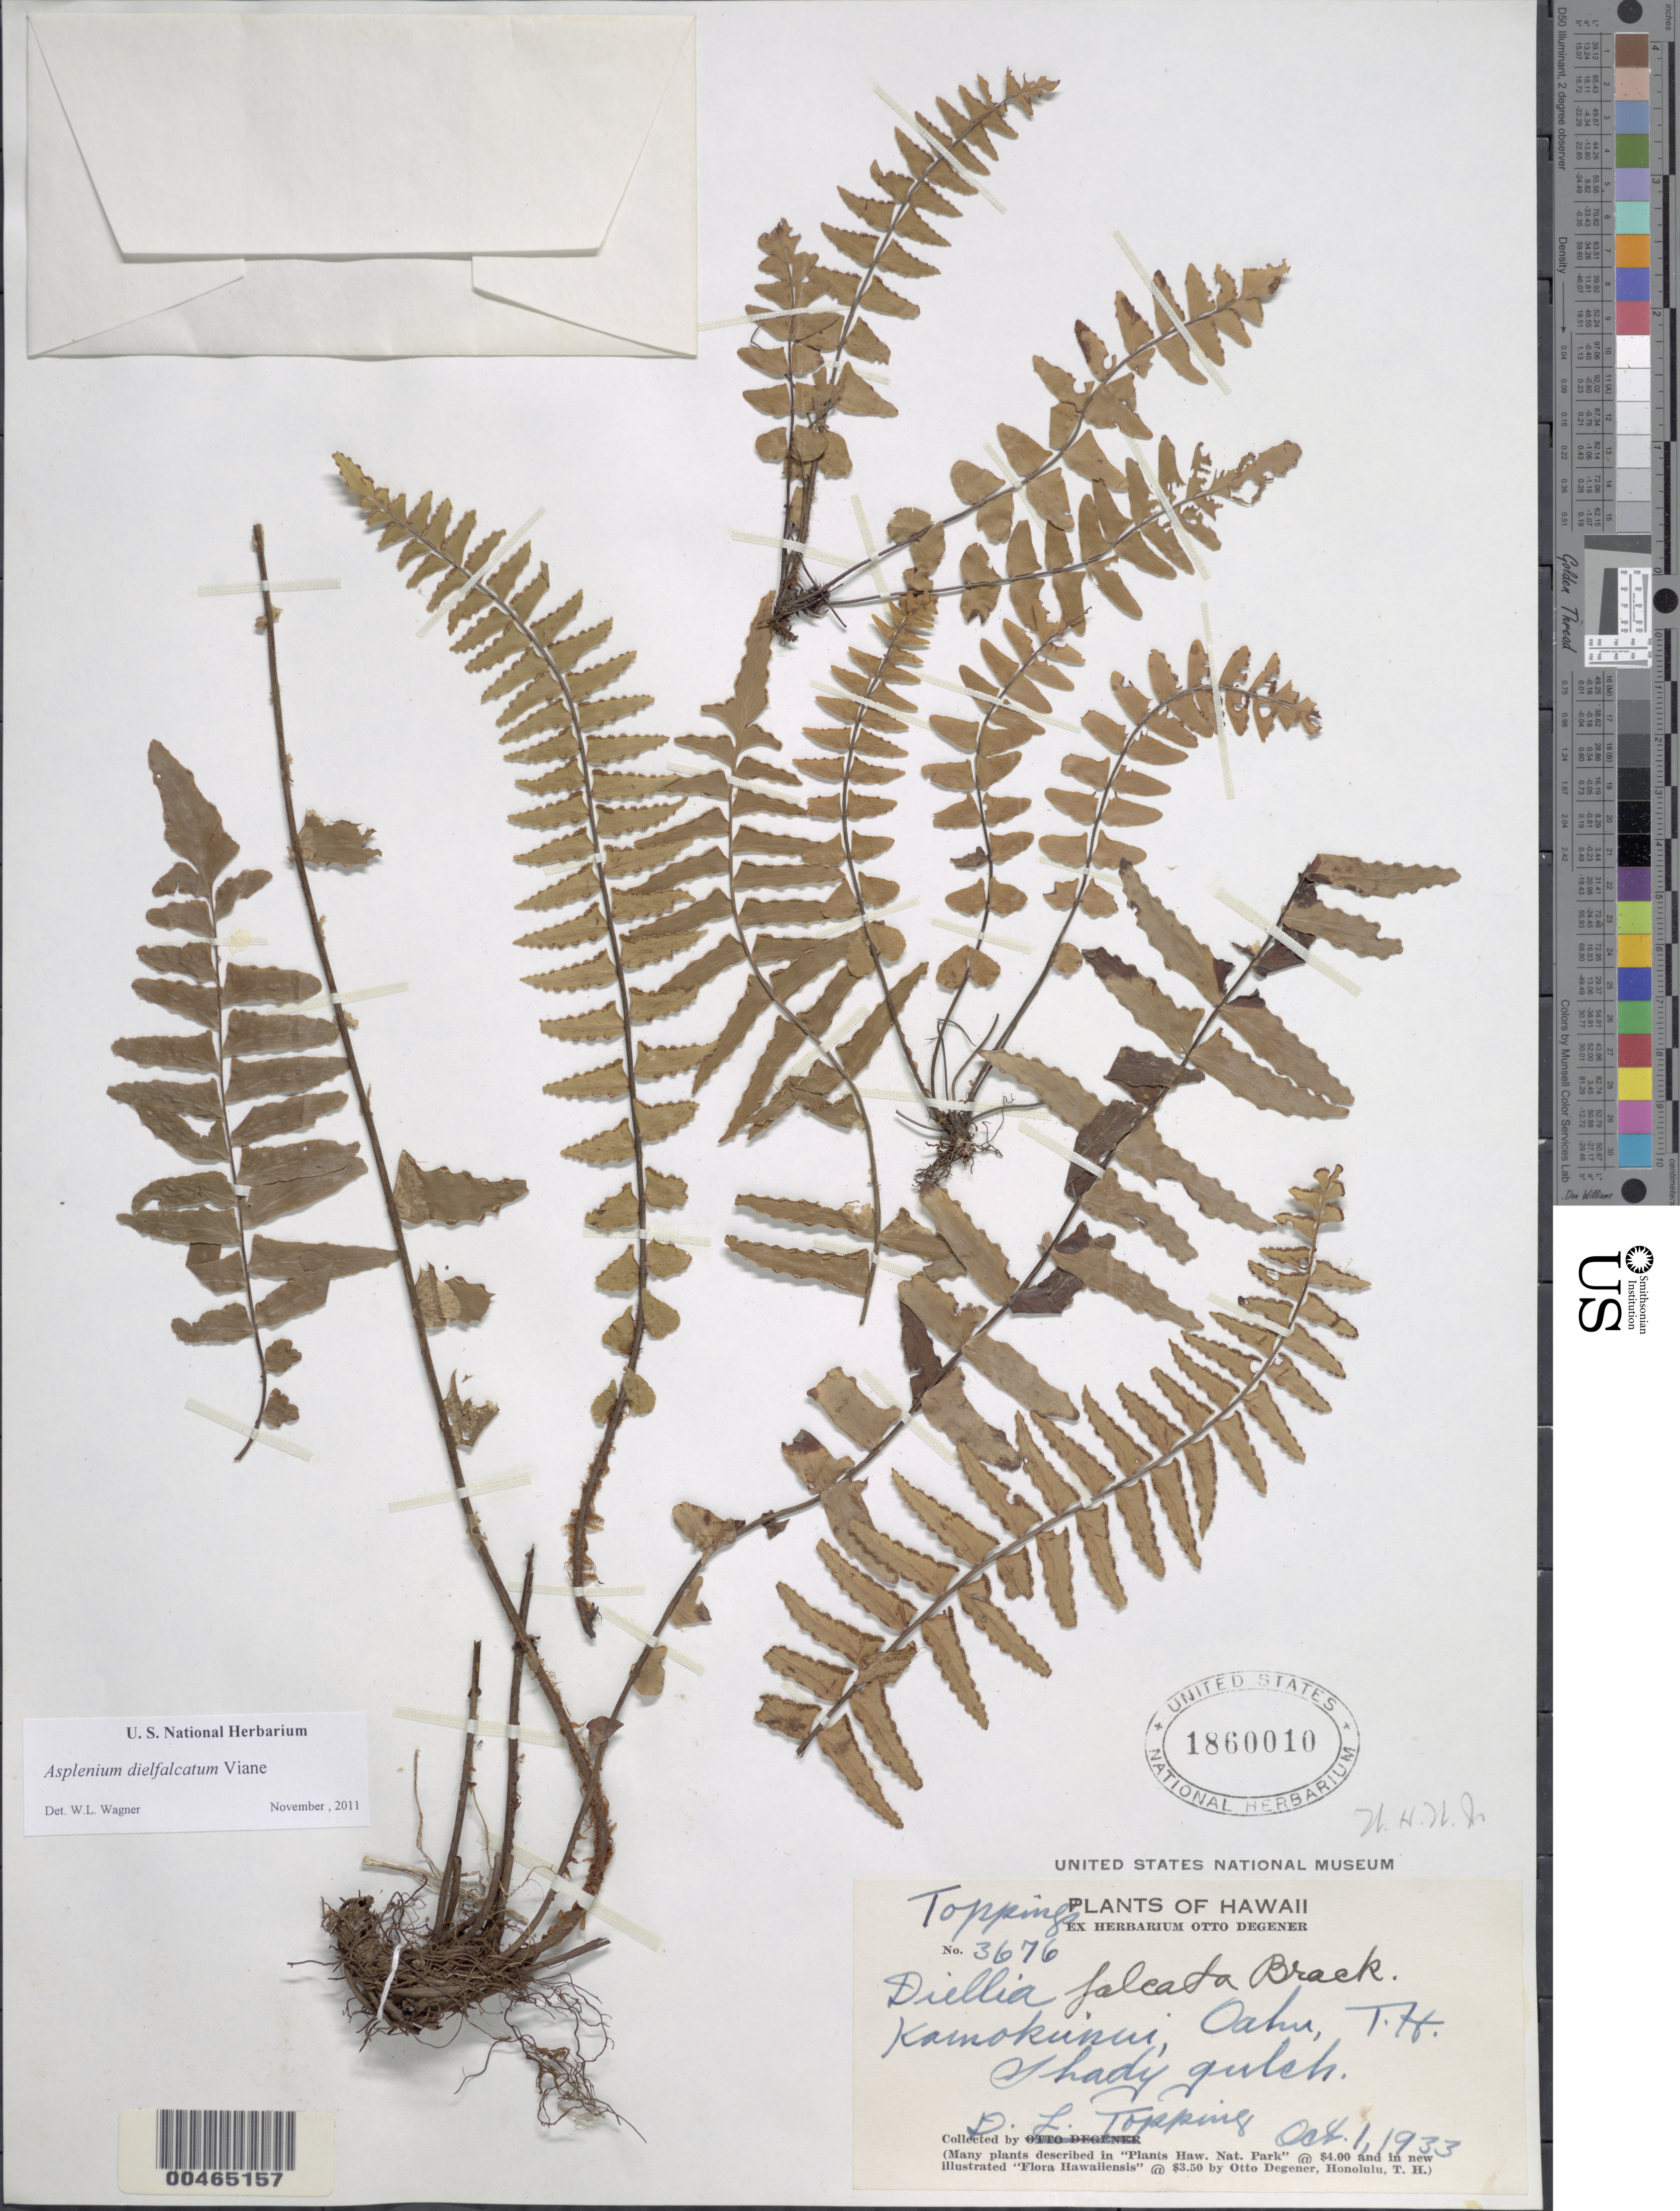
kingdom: Plantae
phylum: Tracheophyta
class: Polypodiopsida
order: Polypodiales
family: Aspleniaceae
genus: Asplenium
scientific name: Asplenium dielfalcatum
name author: Viane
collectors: D. L. Topping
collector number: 3676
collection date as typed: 1 Oct 1933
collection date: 1933-10-01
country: United States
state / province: Hawaii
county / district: Honolulu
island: Oahu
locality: Kamokunui, Oahu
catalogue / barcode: US 1860010